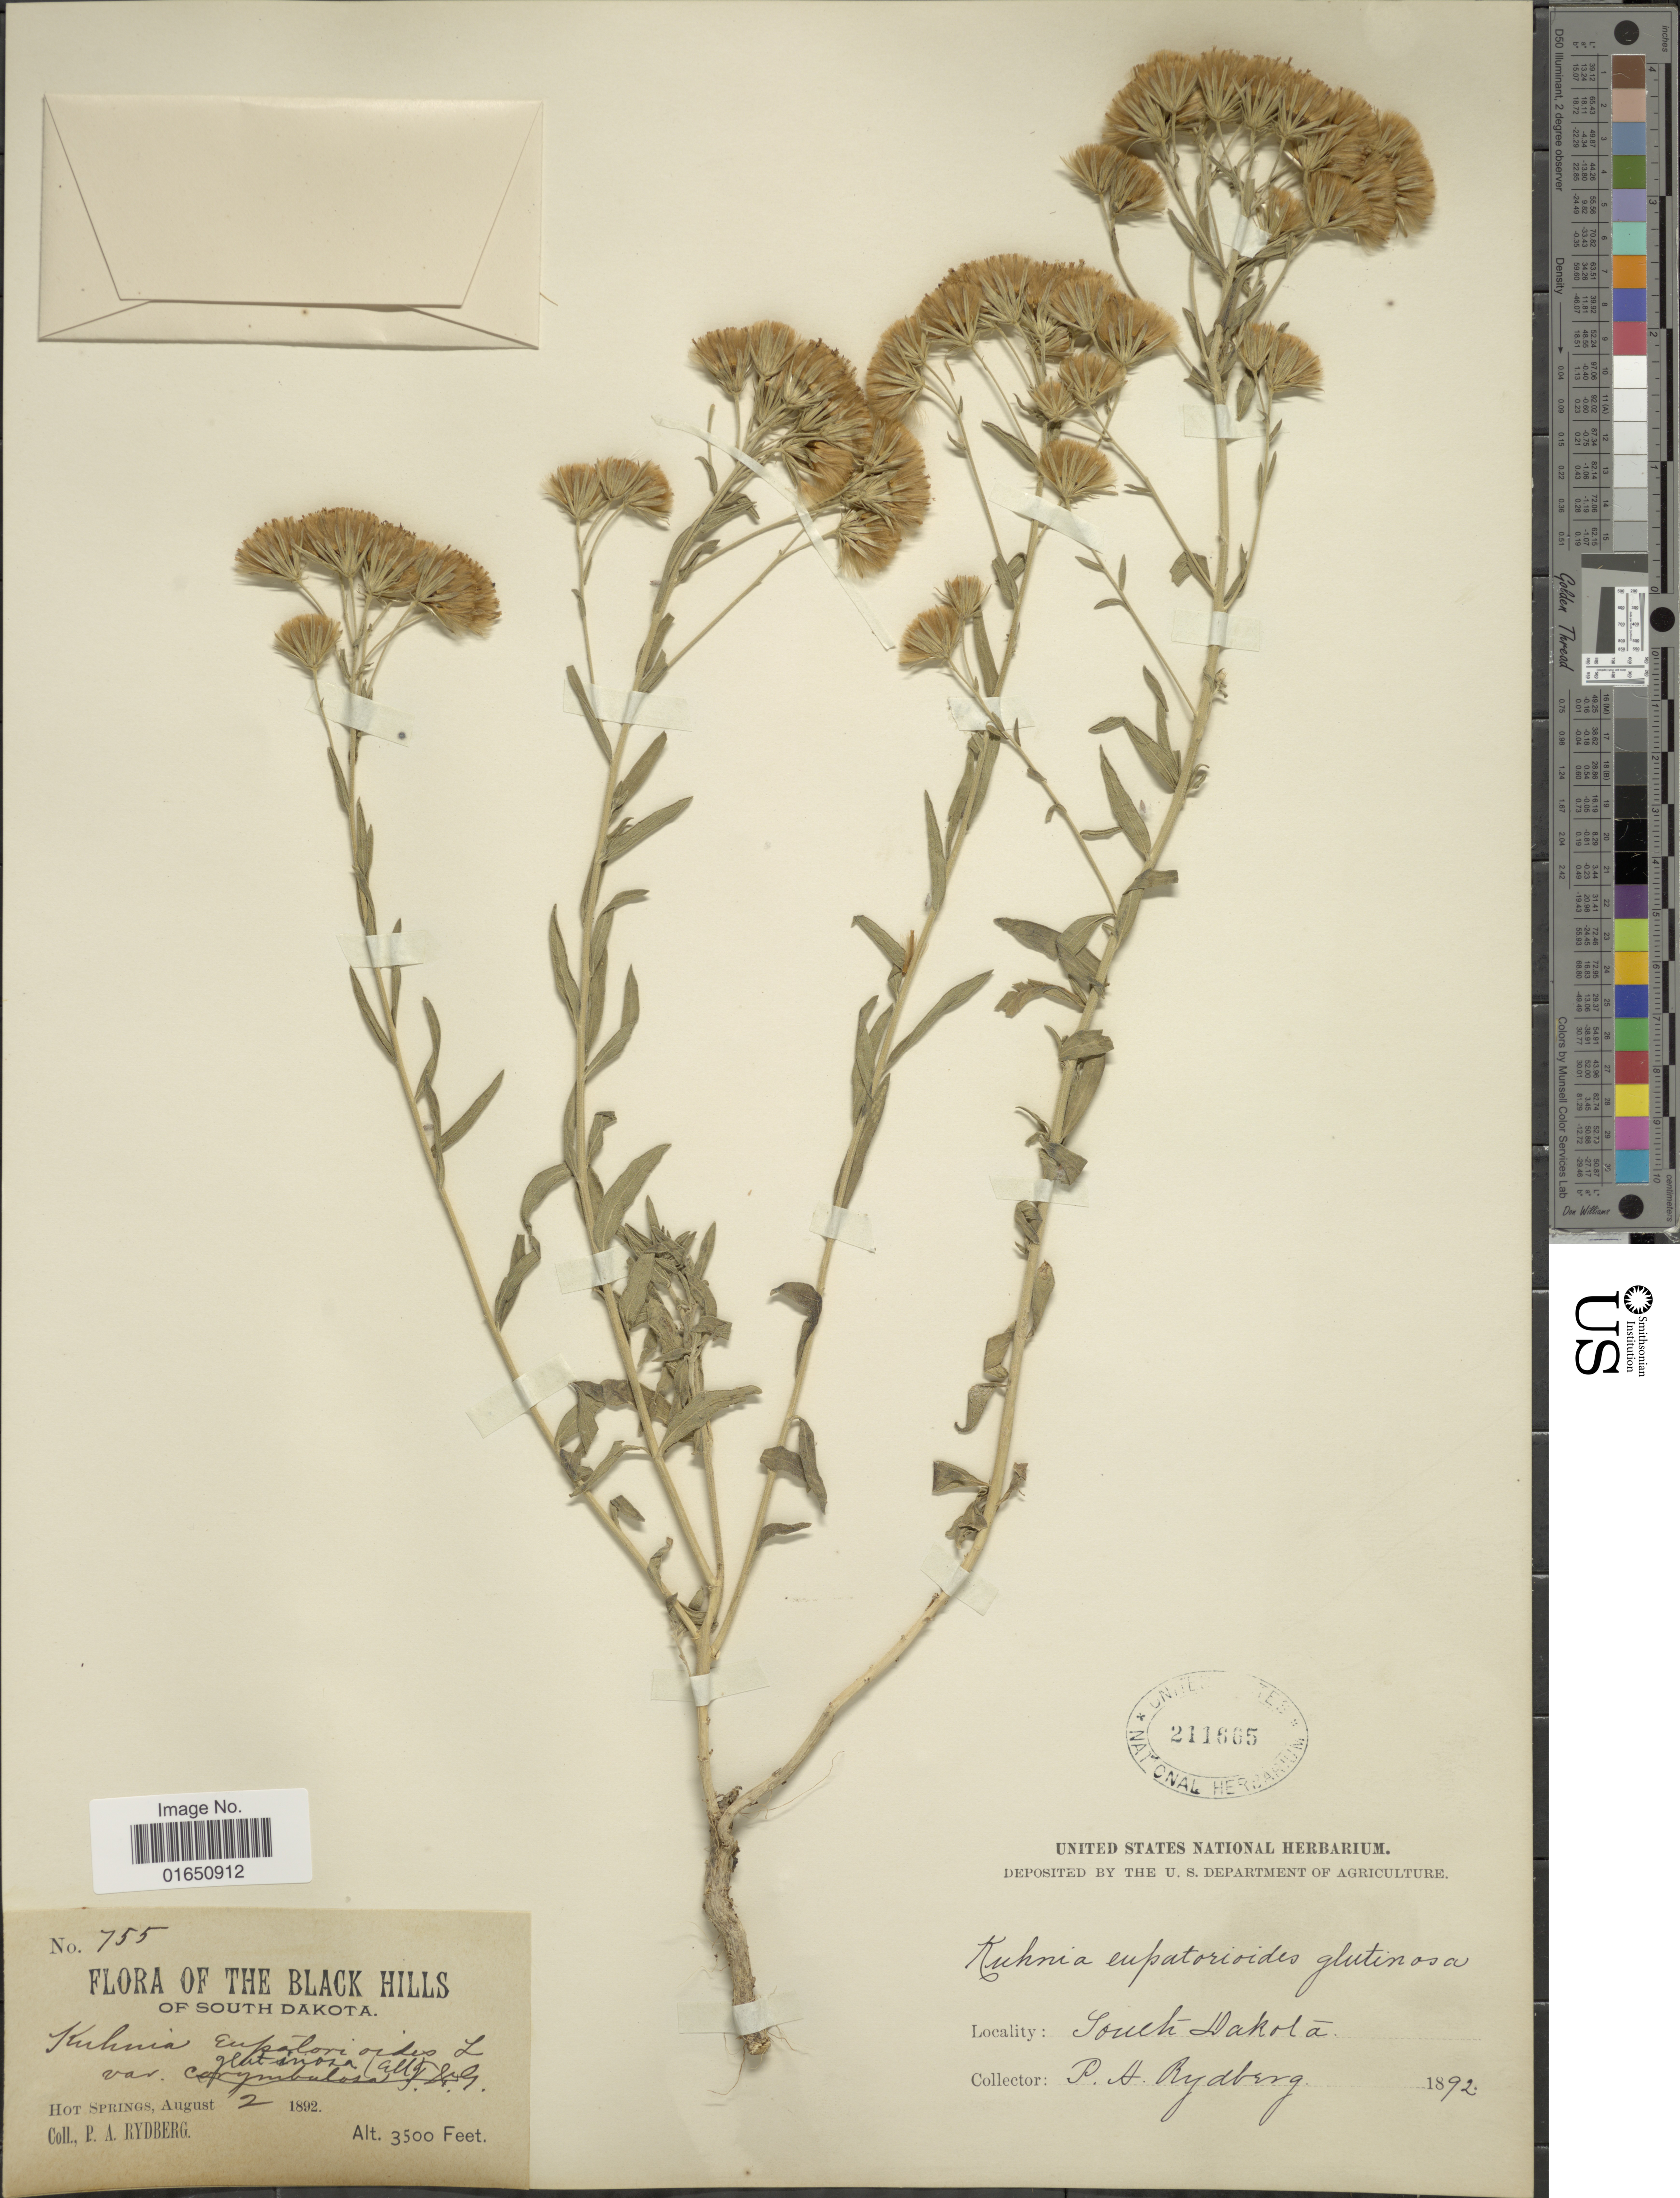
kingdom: Plantae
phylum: Tracheophyta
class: Magnoliopsida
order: Asterales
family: Asteraceae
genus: Brickellia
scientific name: Brickellia eupatorioides var. corymbulosa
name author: (Torr. & A. Gray) Shinners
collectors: P. A. Rydberg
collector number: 755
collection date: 1892-08-02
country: United States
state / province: South Dakota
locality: The Black Hills of South Dakota. Hot Springs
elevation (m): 1067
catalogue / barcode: US 211665